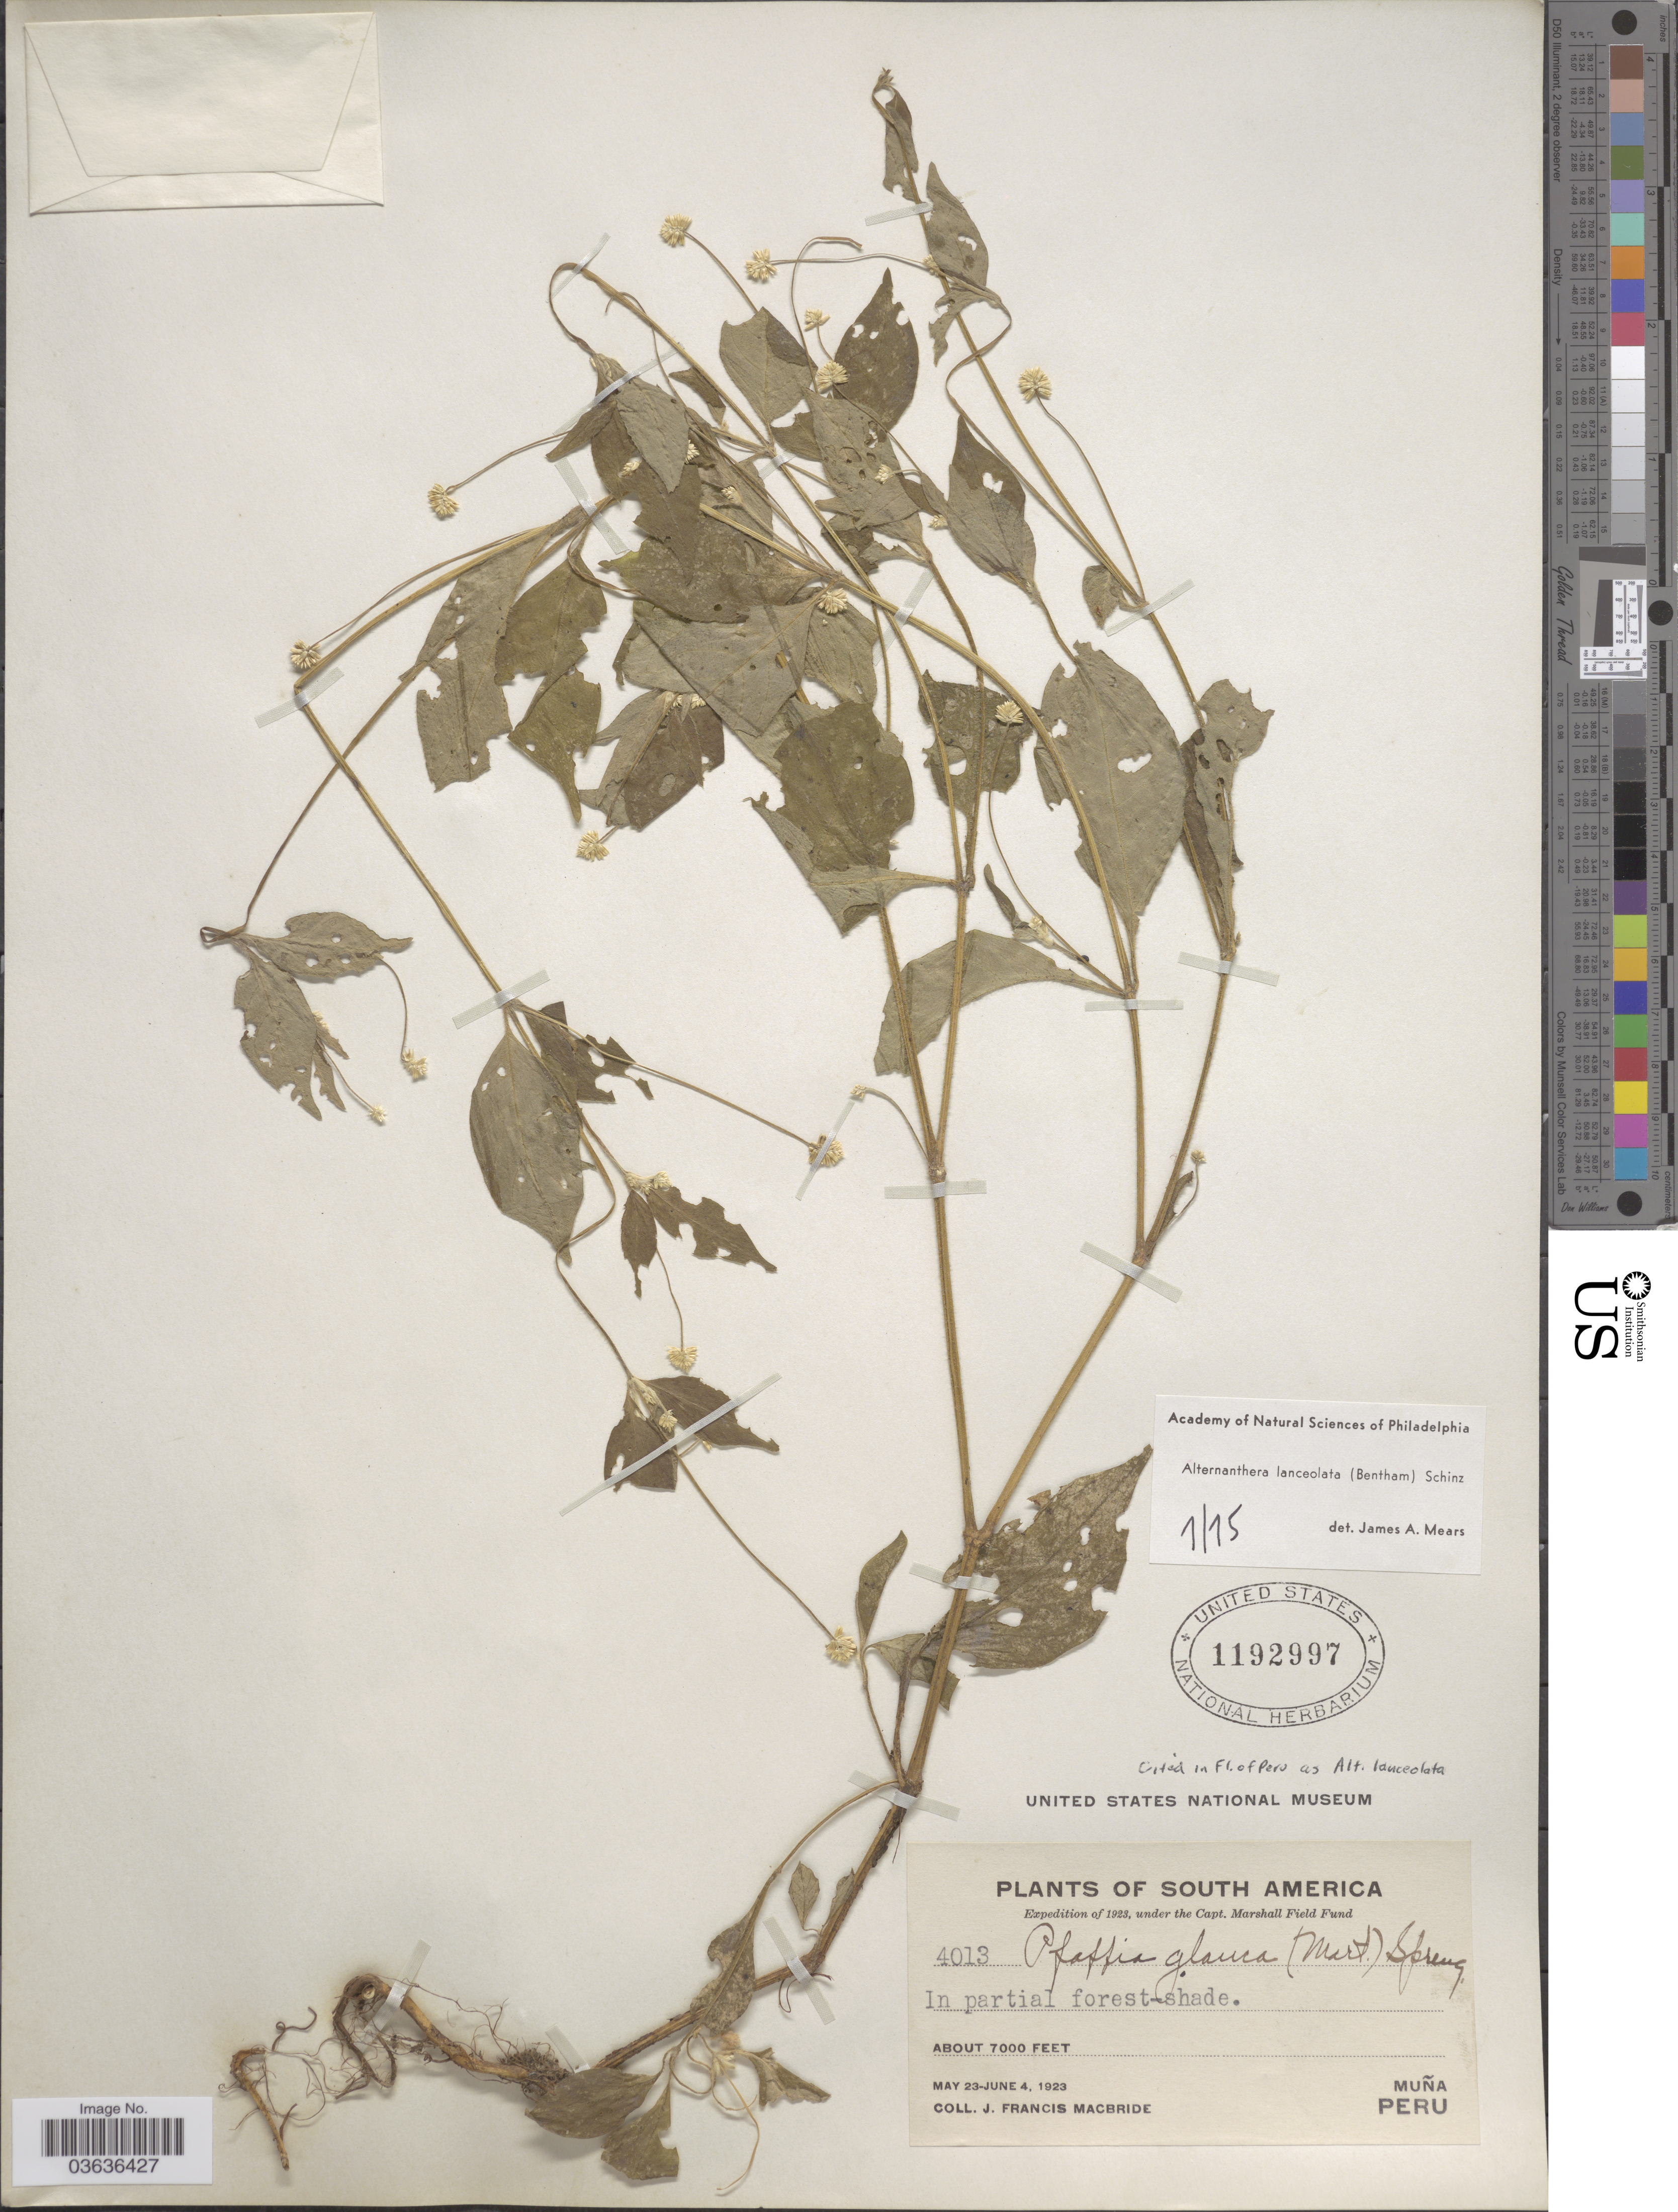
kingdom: Plantae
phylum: Tracheophyta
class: Magnoliopsida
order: Caryophyllales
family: Amaranthaceae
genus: Alternanthera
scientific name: Alternanthera lanceolata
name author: (Benth.) Schinz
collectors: J. F. Macbride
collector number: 4013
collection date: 1923-05-23/1923-06-04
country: Peru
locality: Muña.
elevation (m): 2134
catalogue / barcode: US 1192997